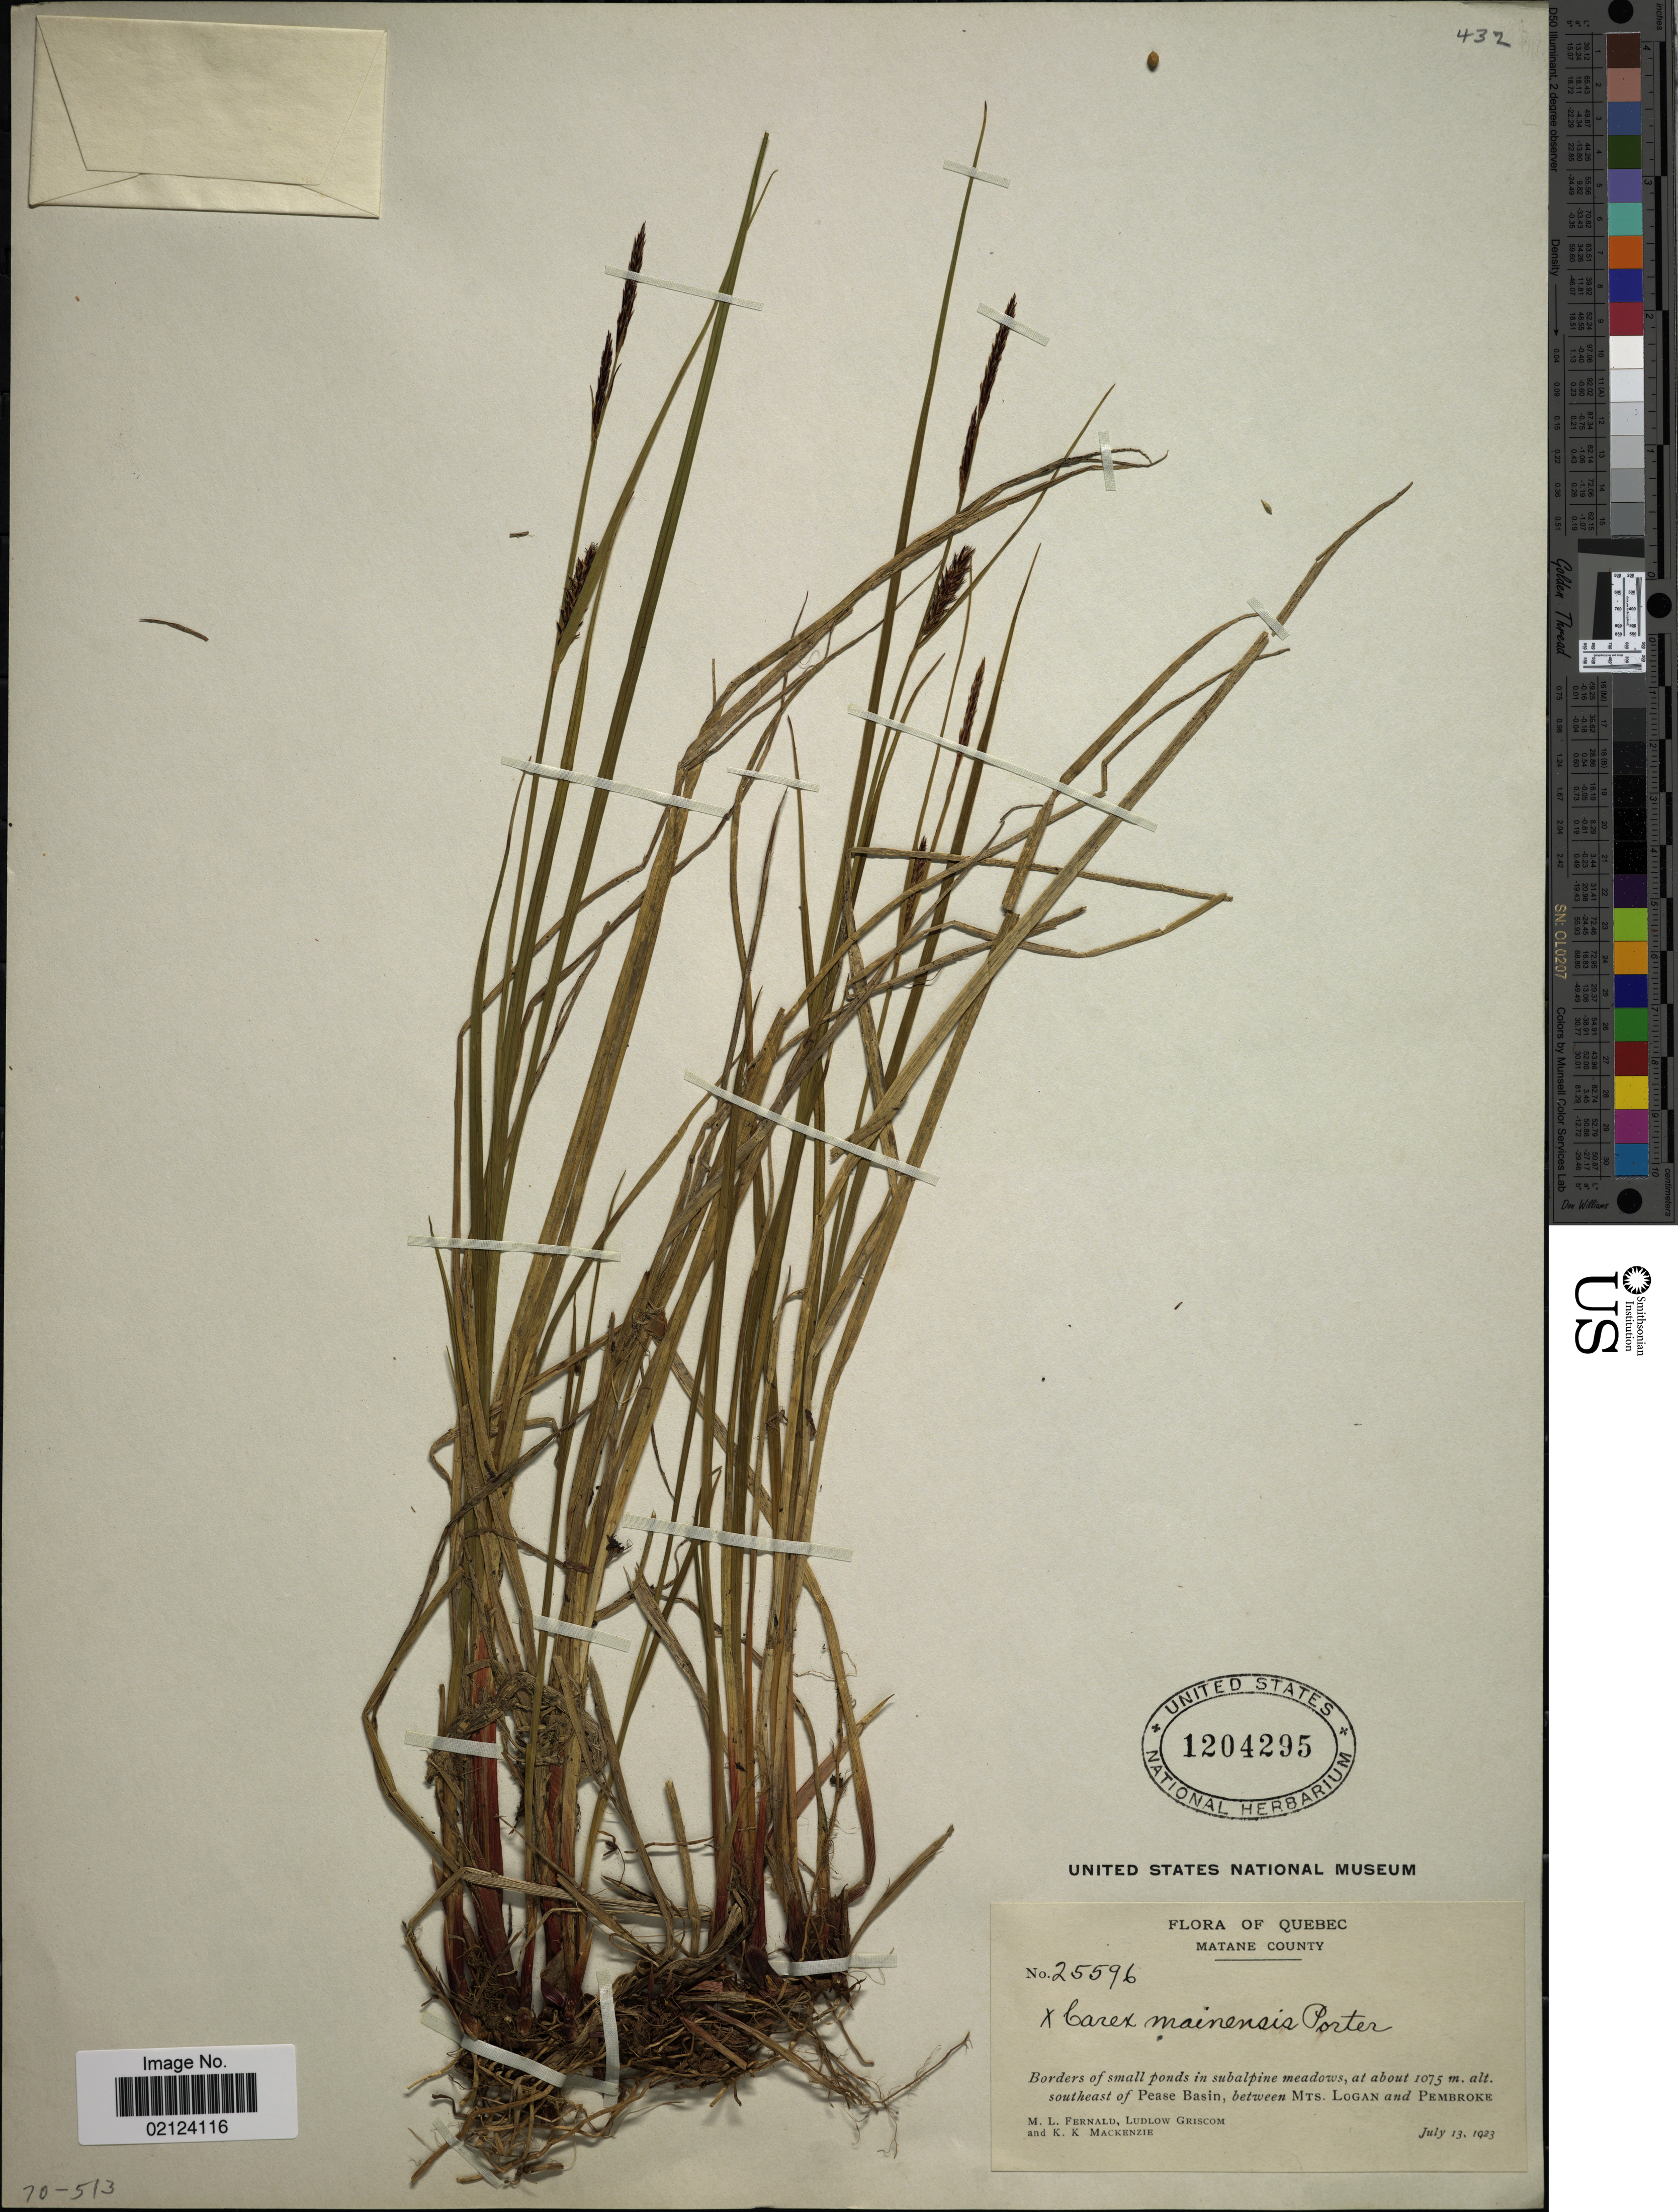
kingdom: Plantae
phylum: Tracheophyta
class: Liliopsida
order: Poales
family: Cyperaceae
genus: Carex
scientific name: Carex x mainensis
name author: Porter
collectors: M. L. Fernald, L. Griscom & K. K. Mackenzie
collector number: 25596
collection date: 1923-07-13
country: Canada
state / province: Quebec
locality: Matane County. Souteast of the head of Pease Basin, between Mts. Logan and Pembroke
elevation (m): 1075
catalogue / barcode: US 1204295